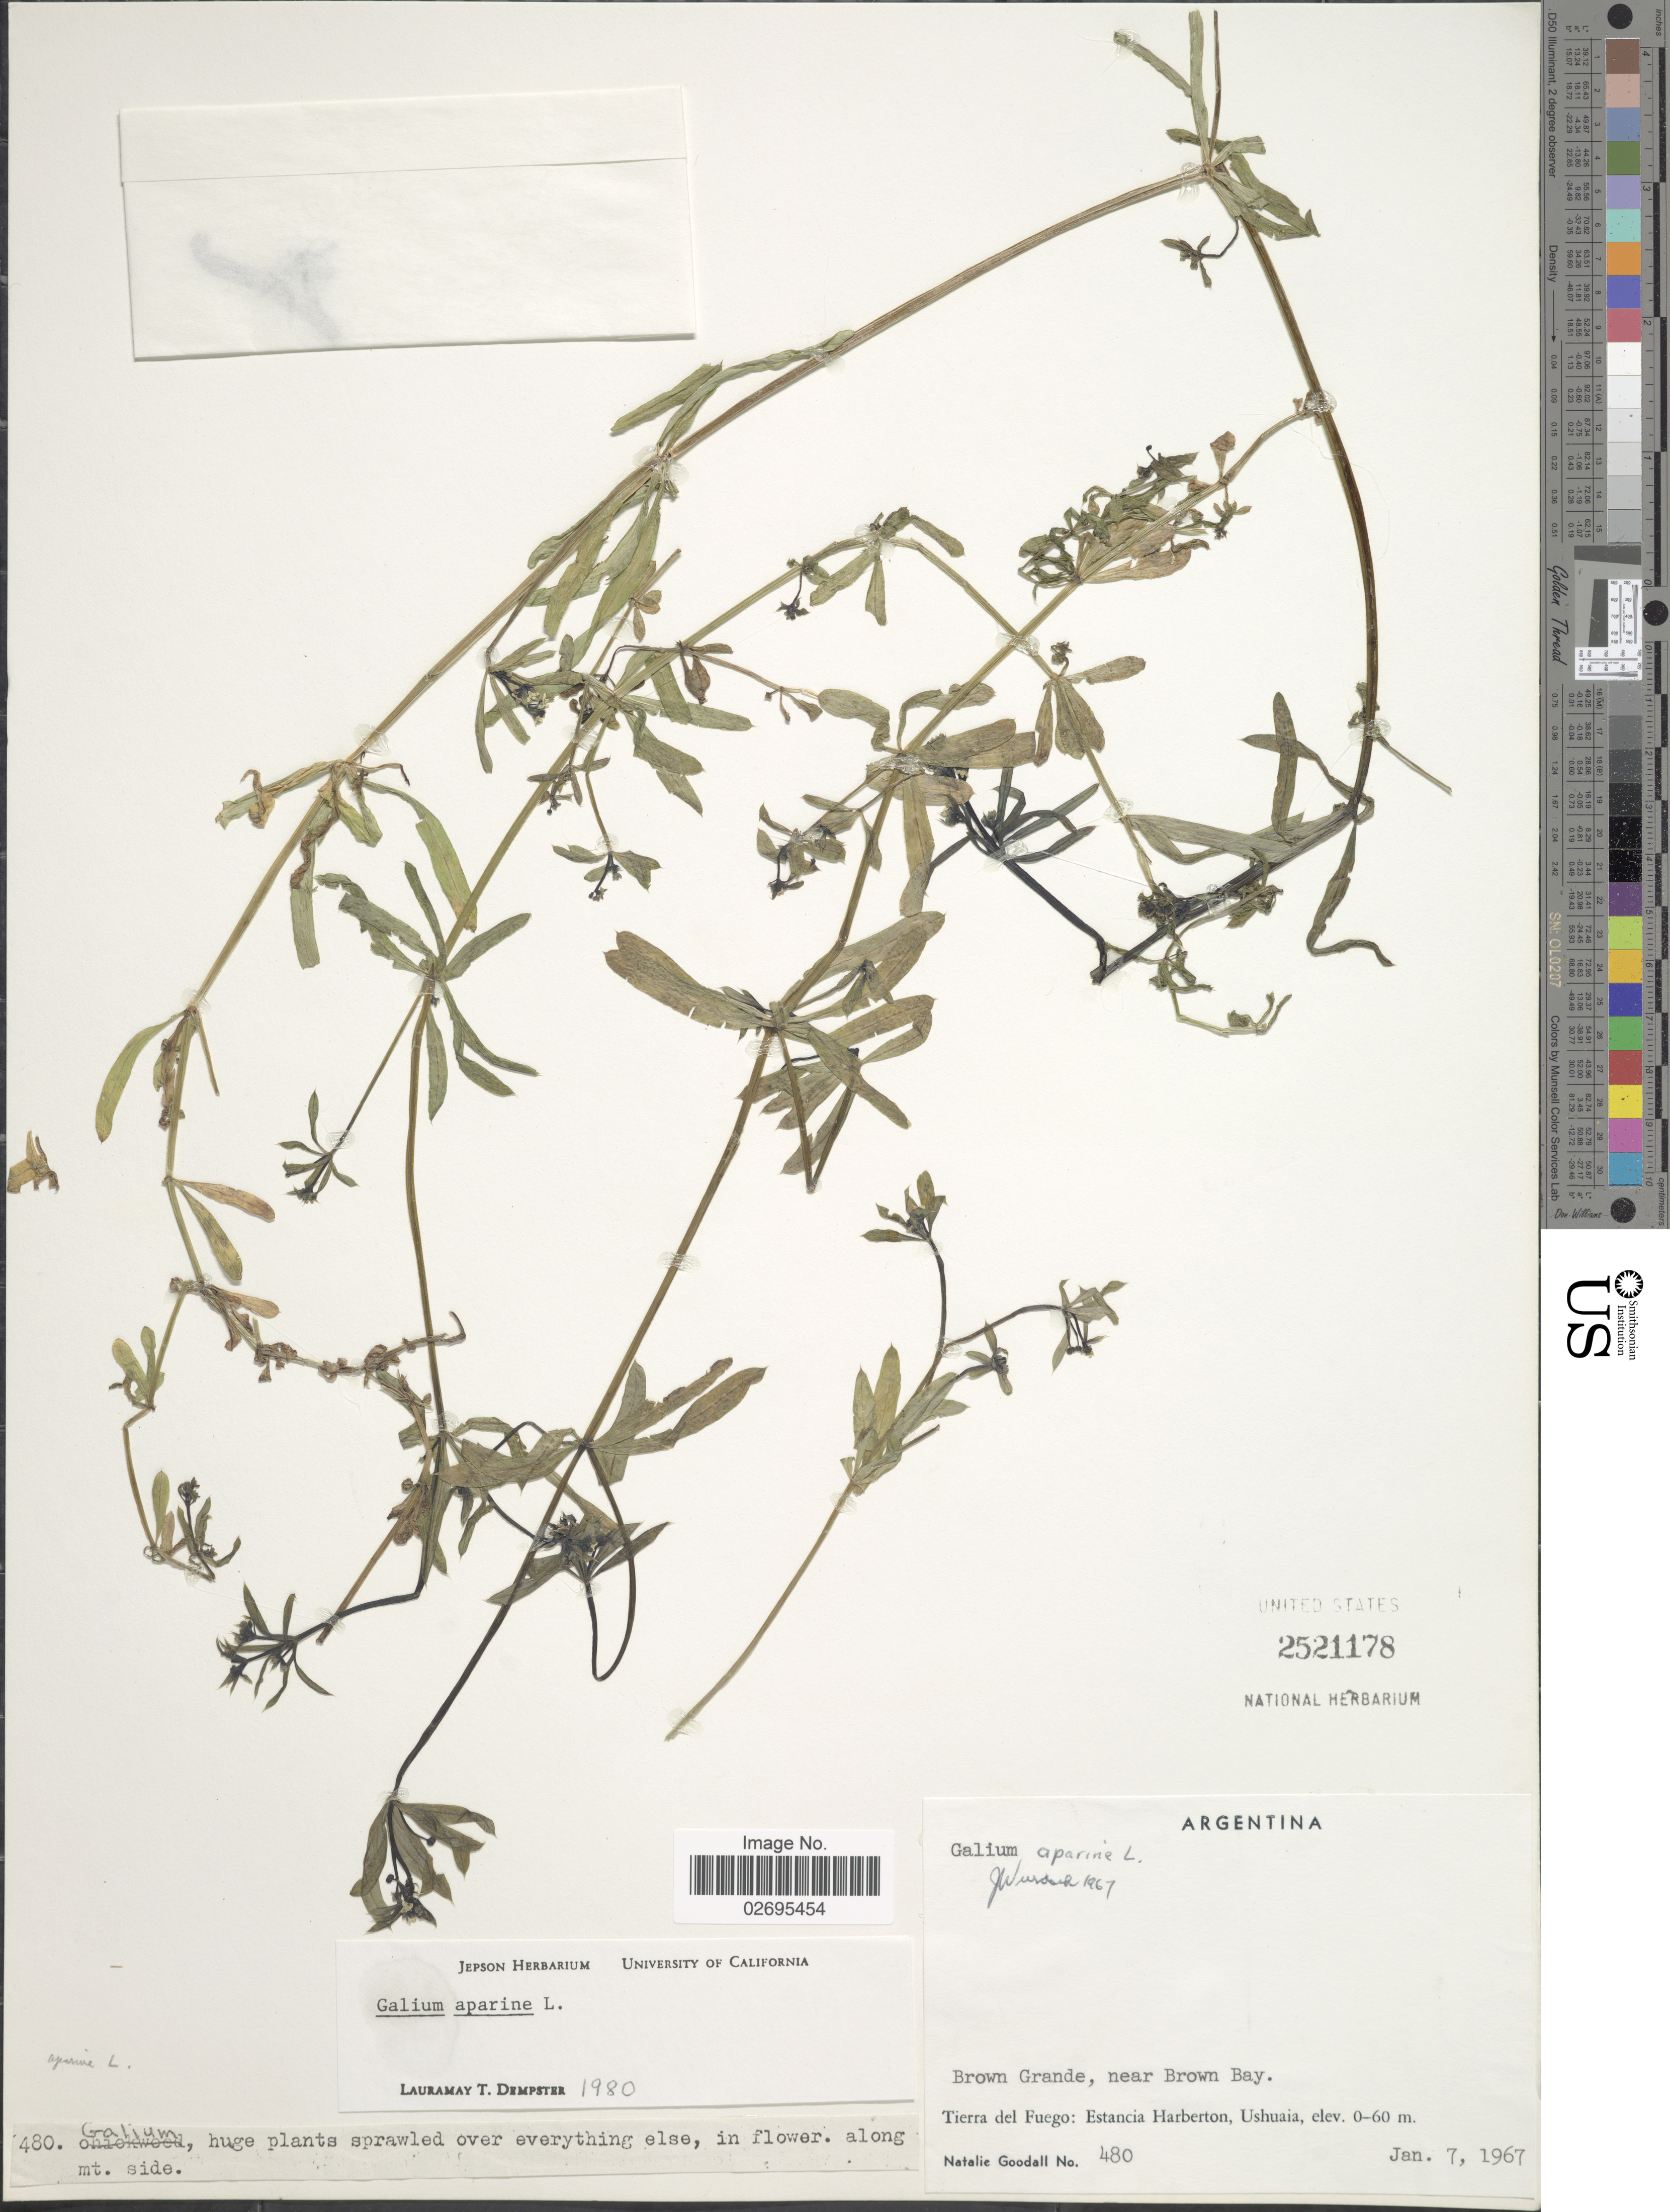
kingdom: Plantae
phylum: Tracheophyta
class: Magnoliopsida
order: Gentianales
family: Rubiaceae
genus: Galium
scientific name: Galium aparine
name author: L.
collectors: N. Goodall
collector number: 480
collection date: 1967-01-07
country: Argentina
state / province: Tierra del Fuego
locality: Brown Grande, near Brown Bay, Estancia Harberton, Ushuaia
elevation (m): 0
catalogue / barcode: US 2521178